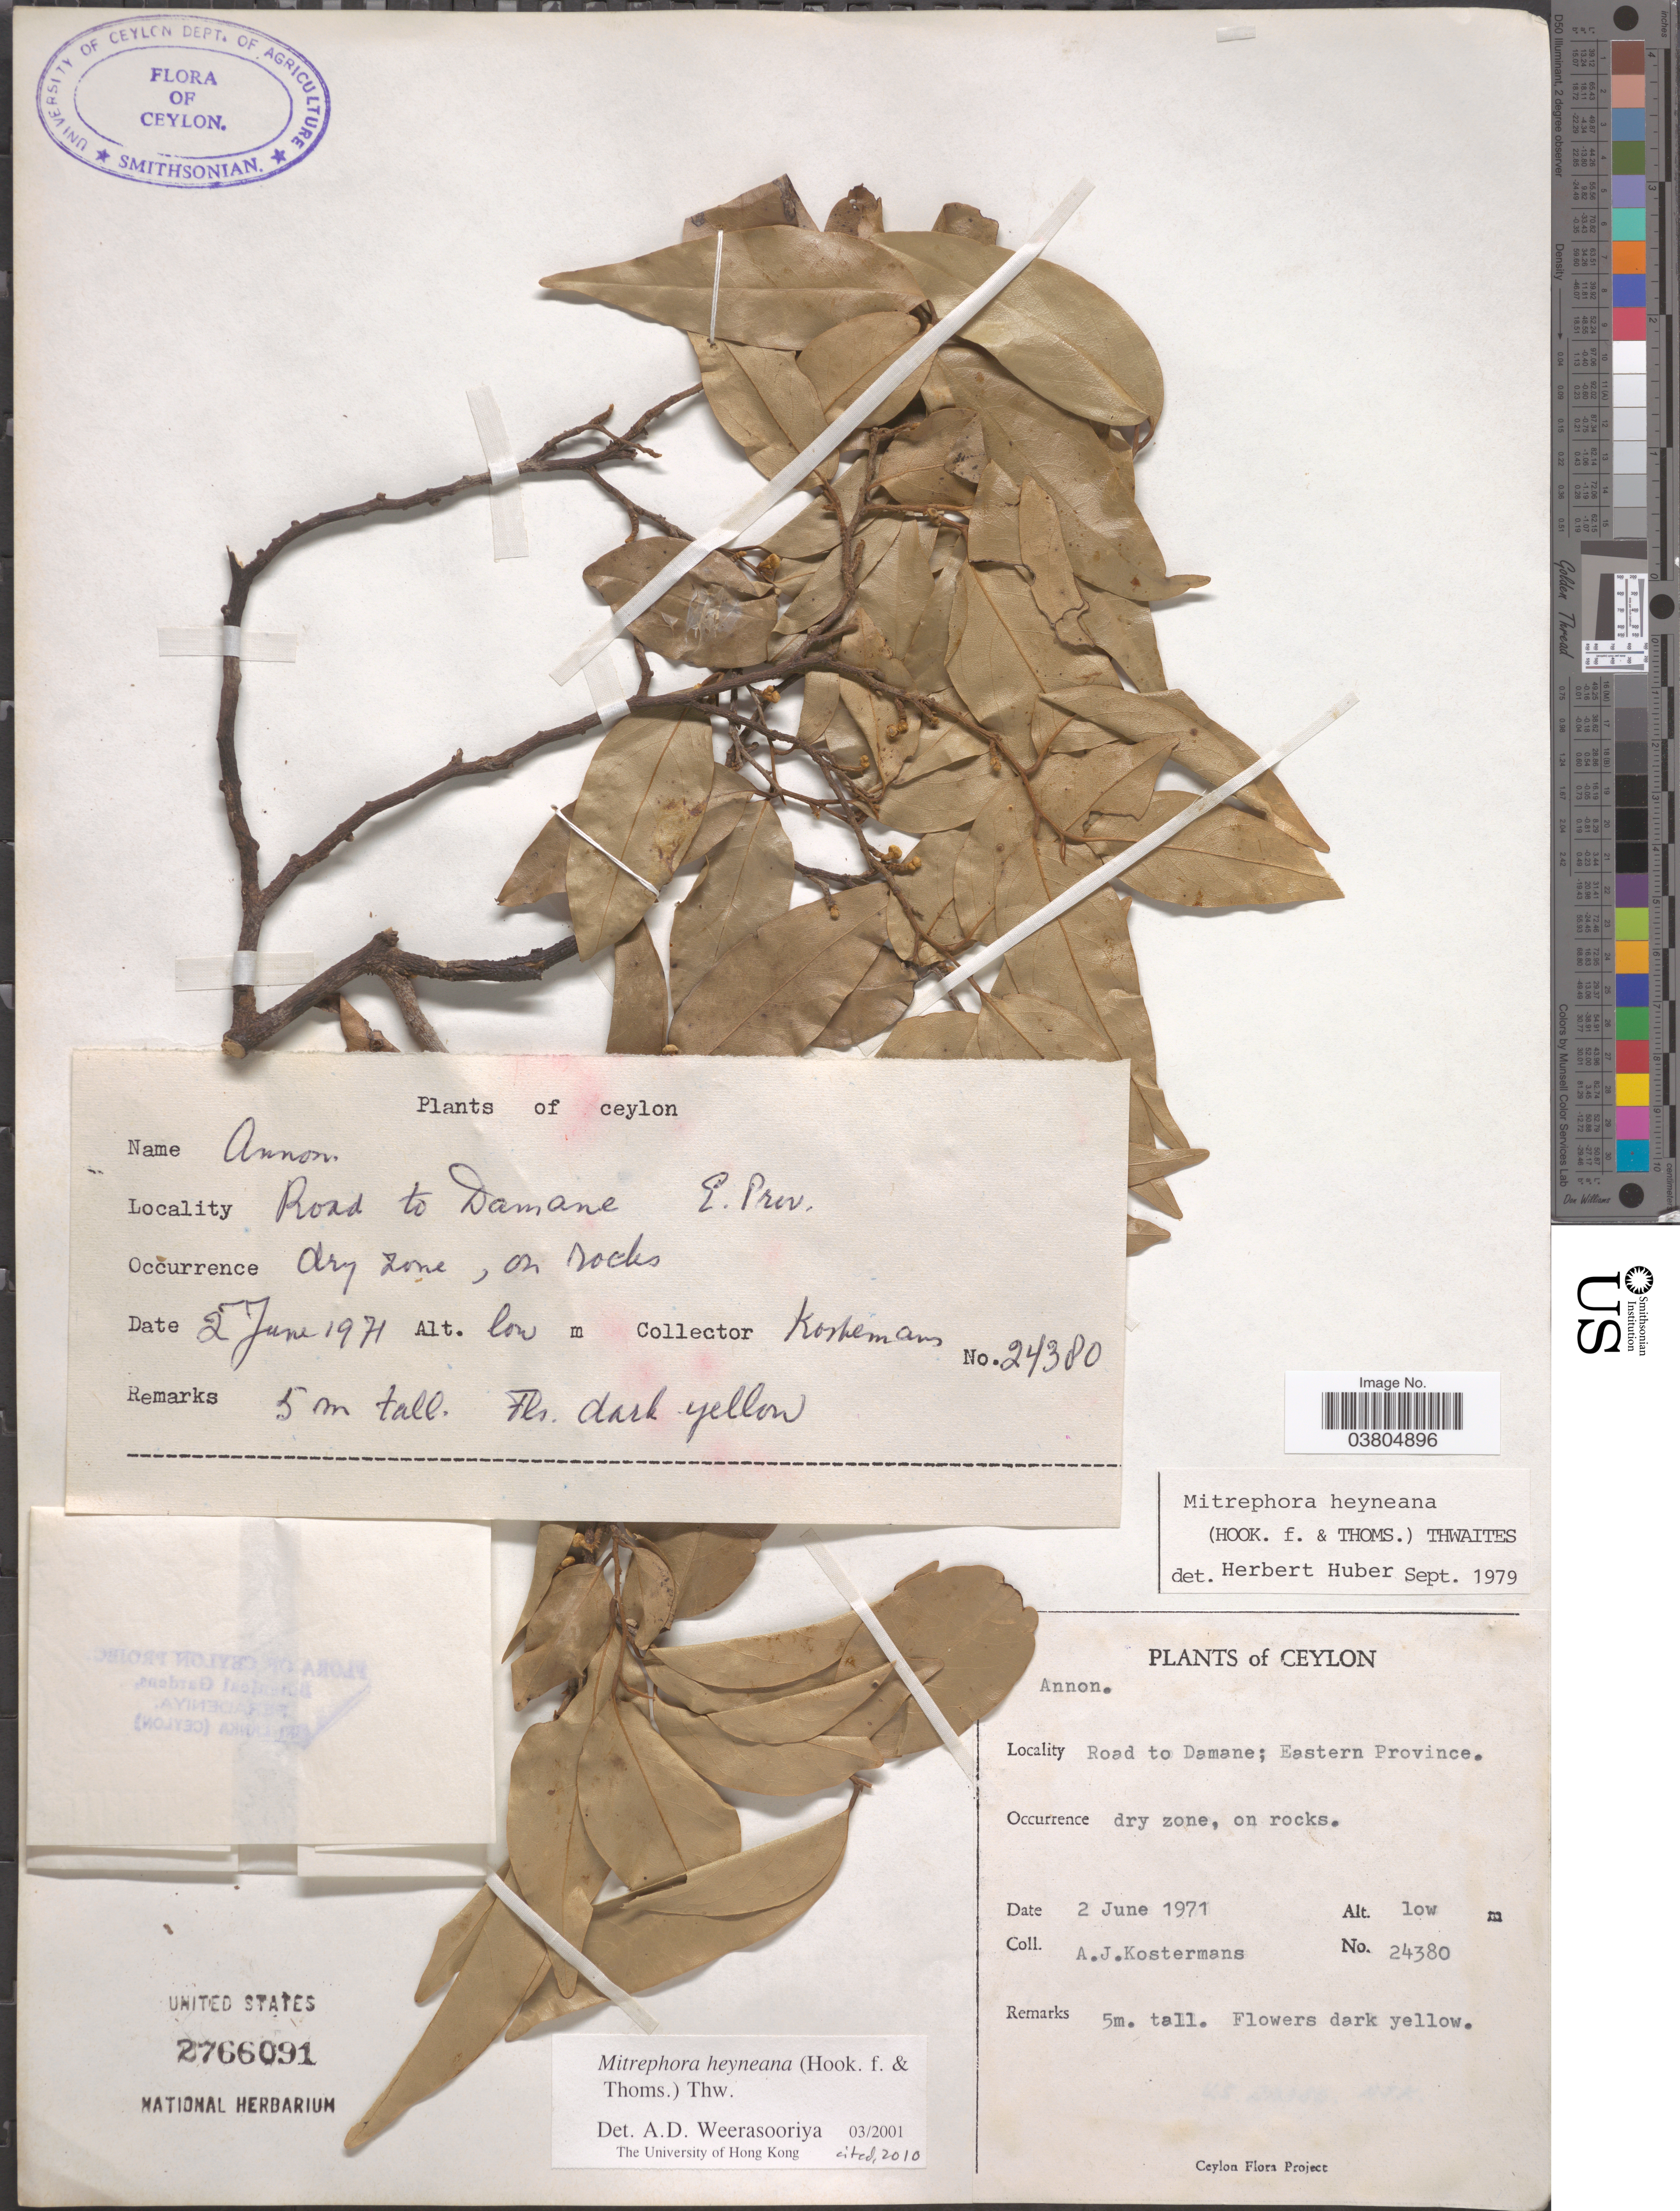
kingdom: Plantae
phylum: Tracheophyta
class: Magnoliopsida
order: Magnoliales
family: Annonaceae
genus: Mitrephora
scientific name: Mitrephora heyneana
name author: (Hook. f. & Thoms.) Thwaites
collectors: A. Kostermanns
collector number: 24380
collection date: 1971-06-02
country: Sri Lanka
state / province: Eastern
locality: Ceylon. Road to Damane.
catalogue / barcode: US 2766091